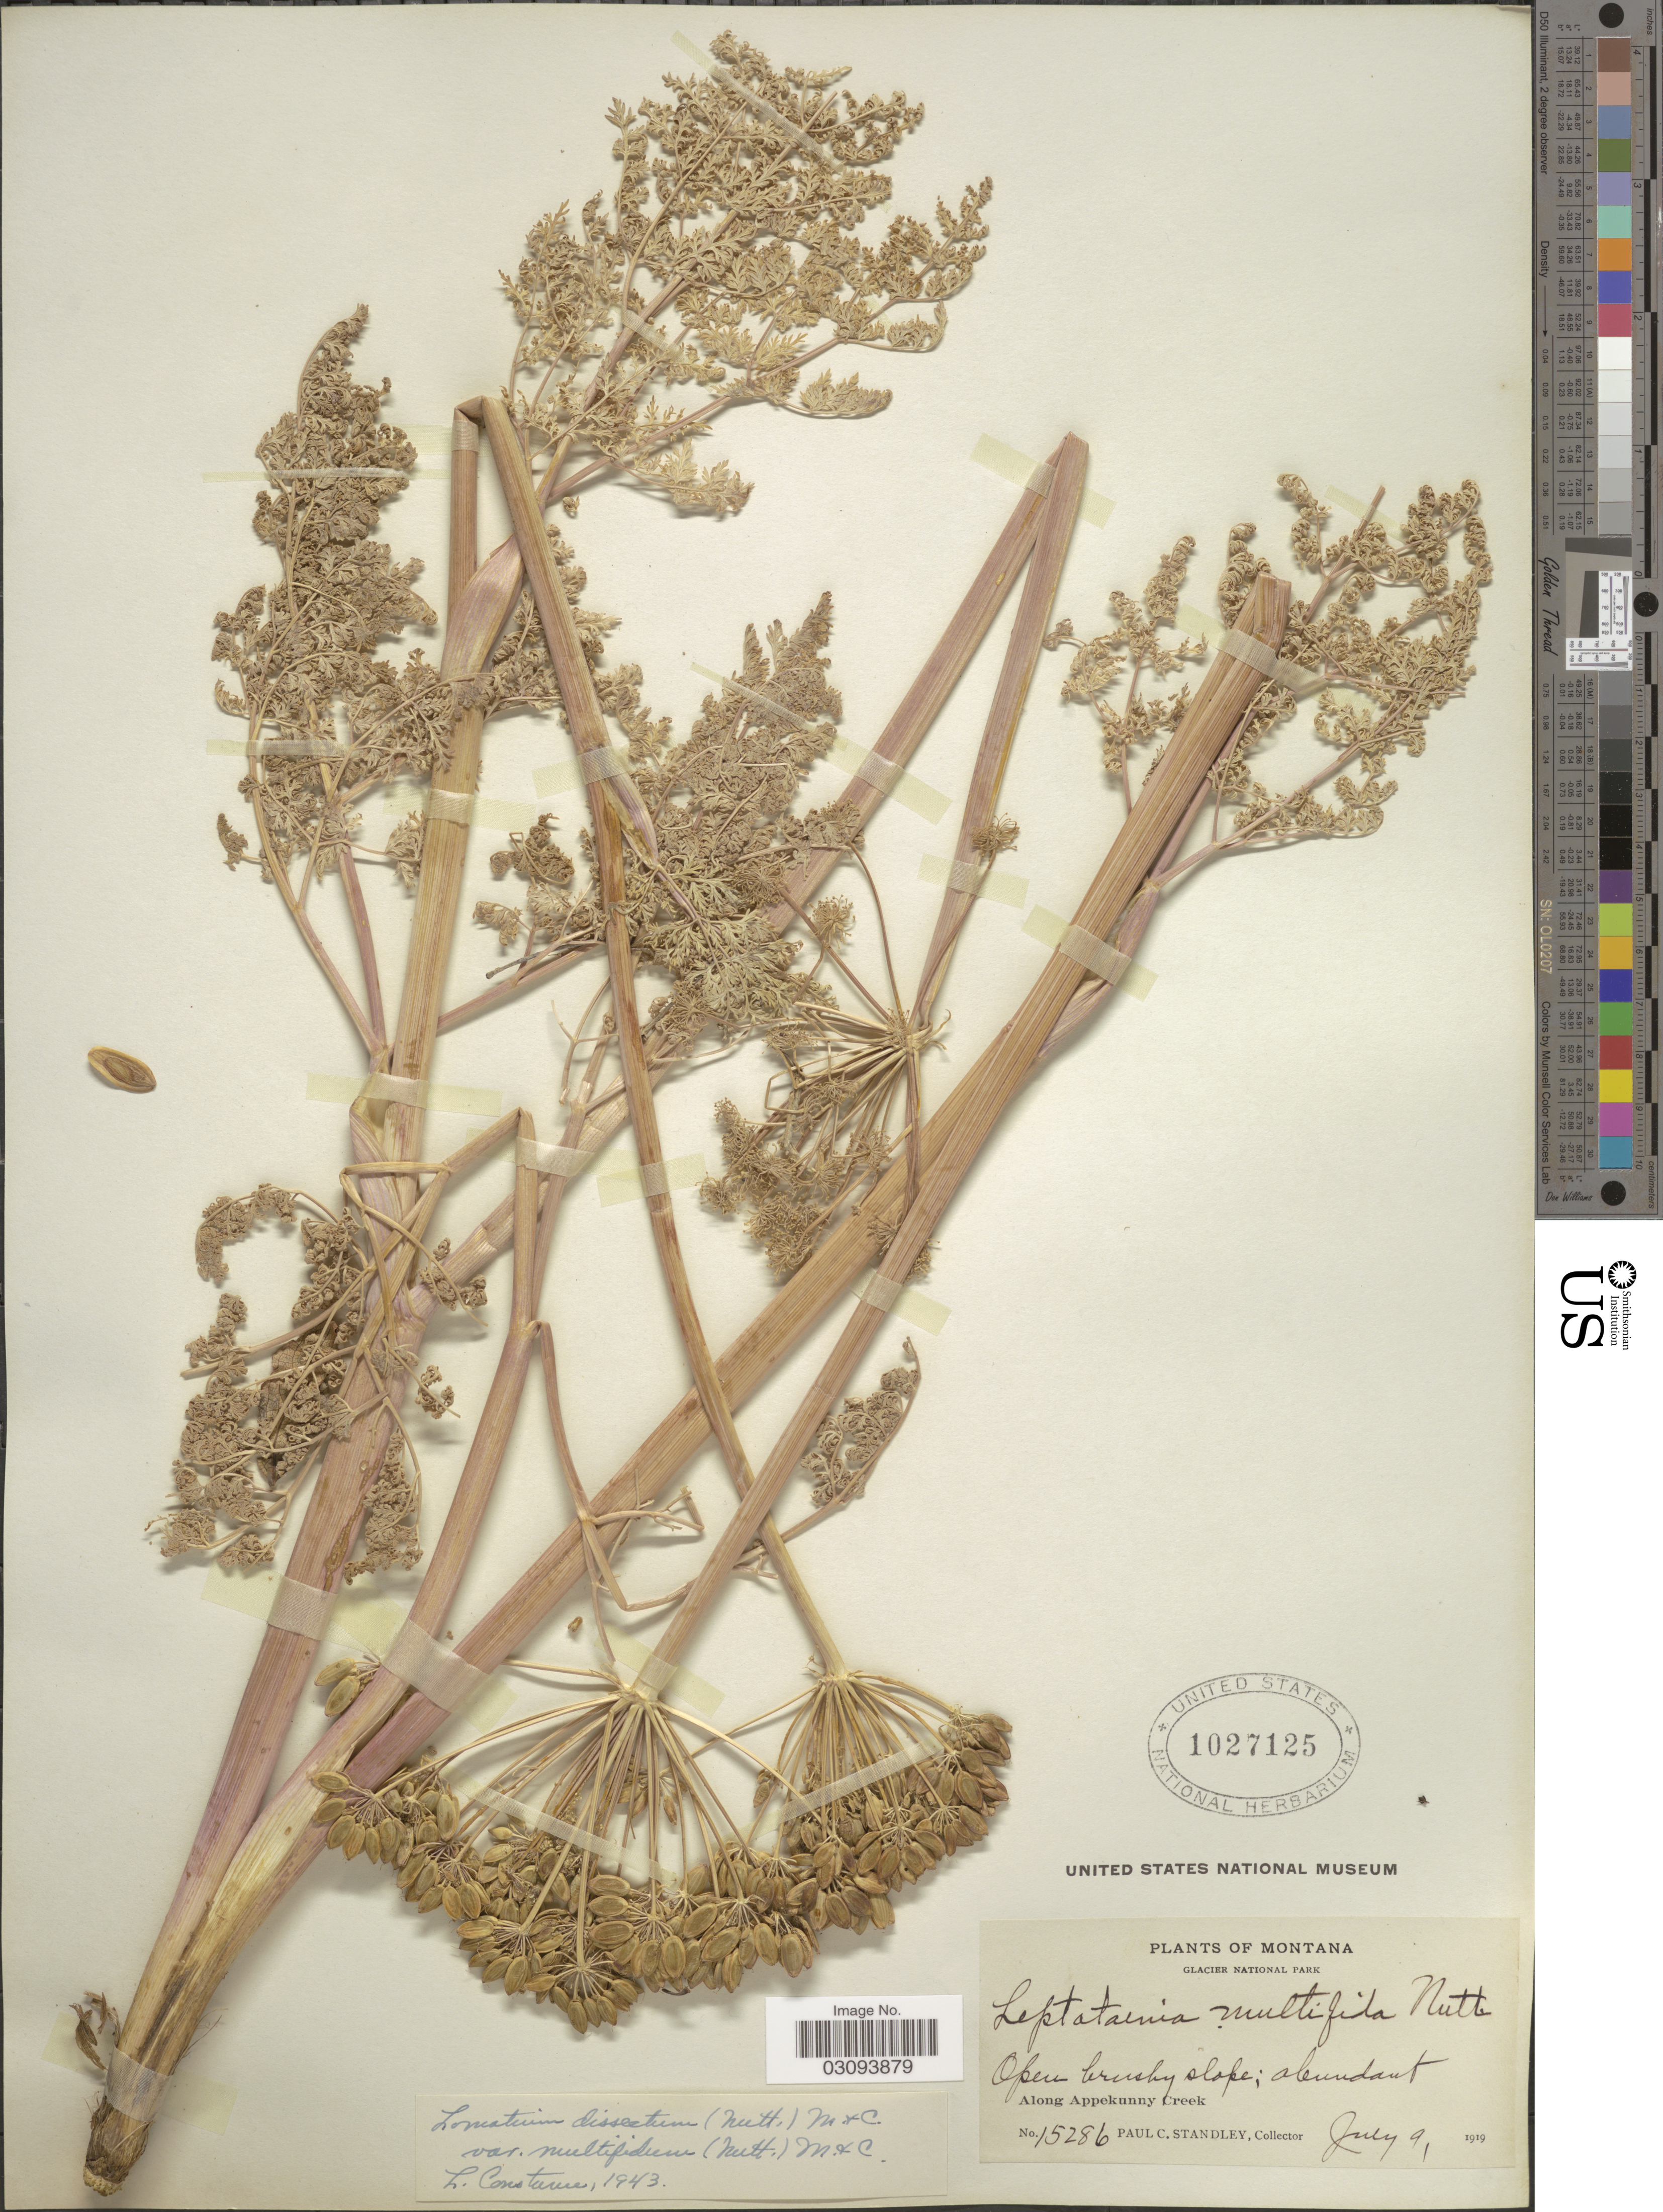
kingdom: Plantae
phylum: Tracheophyta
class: Magnoliopsida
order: Apiales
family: Apiaceae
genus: Lomatium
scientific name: Lomatium dissectum var. multifidum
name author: (Nutt.) Mathias & Constance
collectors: P. C. Standley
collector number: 15286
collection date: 1919-07-09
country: United States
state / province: Montana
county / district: Glacier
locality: Glacier National Park. Along Appekunny Creek.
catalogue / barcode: US 1027125